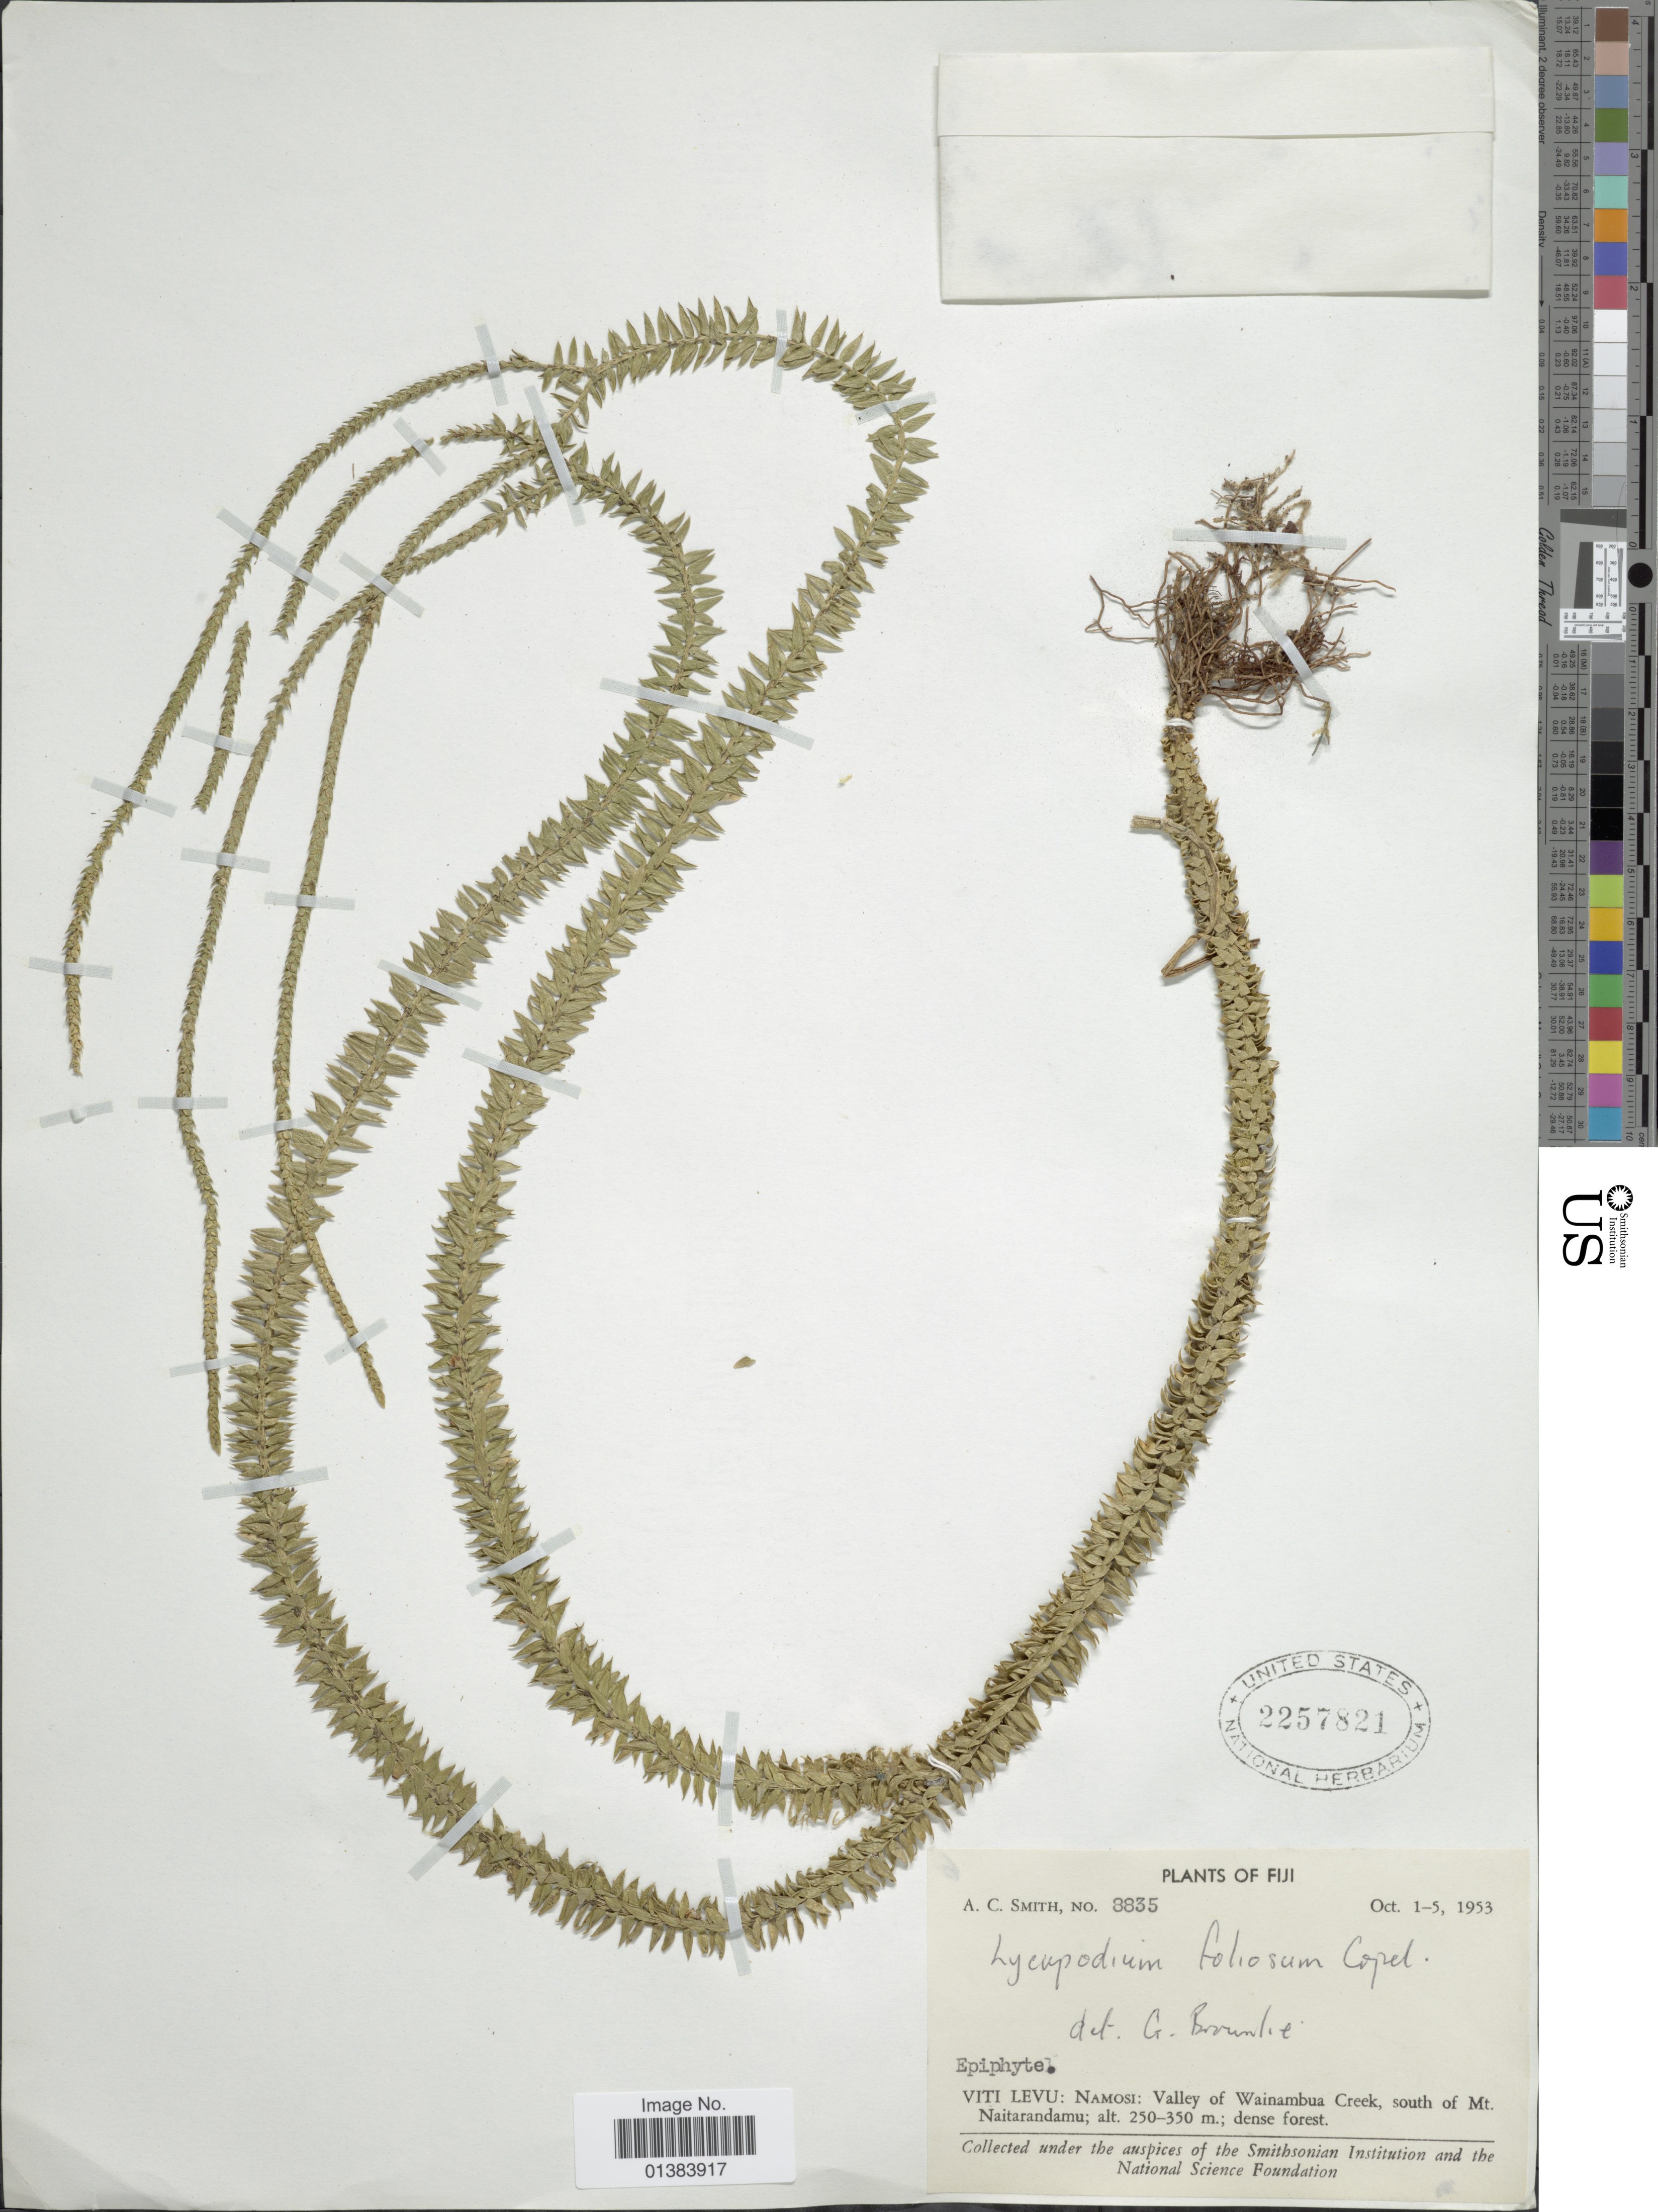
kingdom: Plantae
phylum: Tracheophyta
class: Lycopodiopsida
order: Lycopodiales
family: Lycopodiaceae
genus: Phlegmariurus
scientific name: Phlegmariurus foliosus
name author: (Copel.) A. R. Field & Bostock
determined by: Field, A. R.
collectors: A. C. Smith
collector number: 8835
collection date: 1953-10-01/1953-10-05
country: Fiji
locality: Viti Levu: Namosi: Valley of Wainambua Creek, south of Mt. Naitarandamu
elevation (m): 250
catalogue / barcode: US 2257821